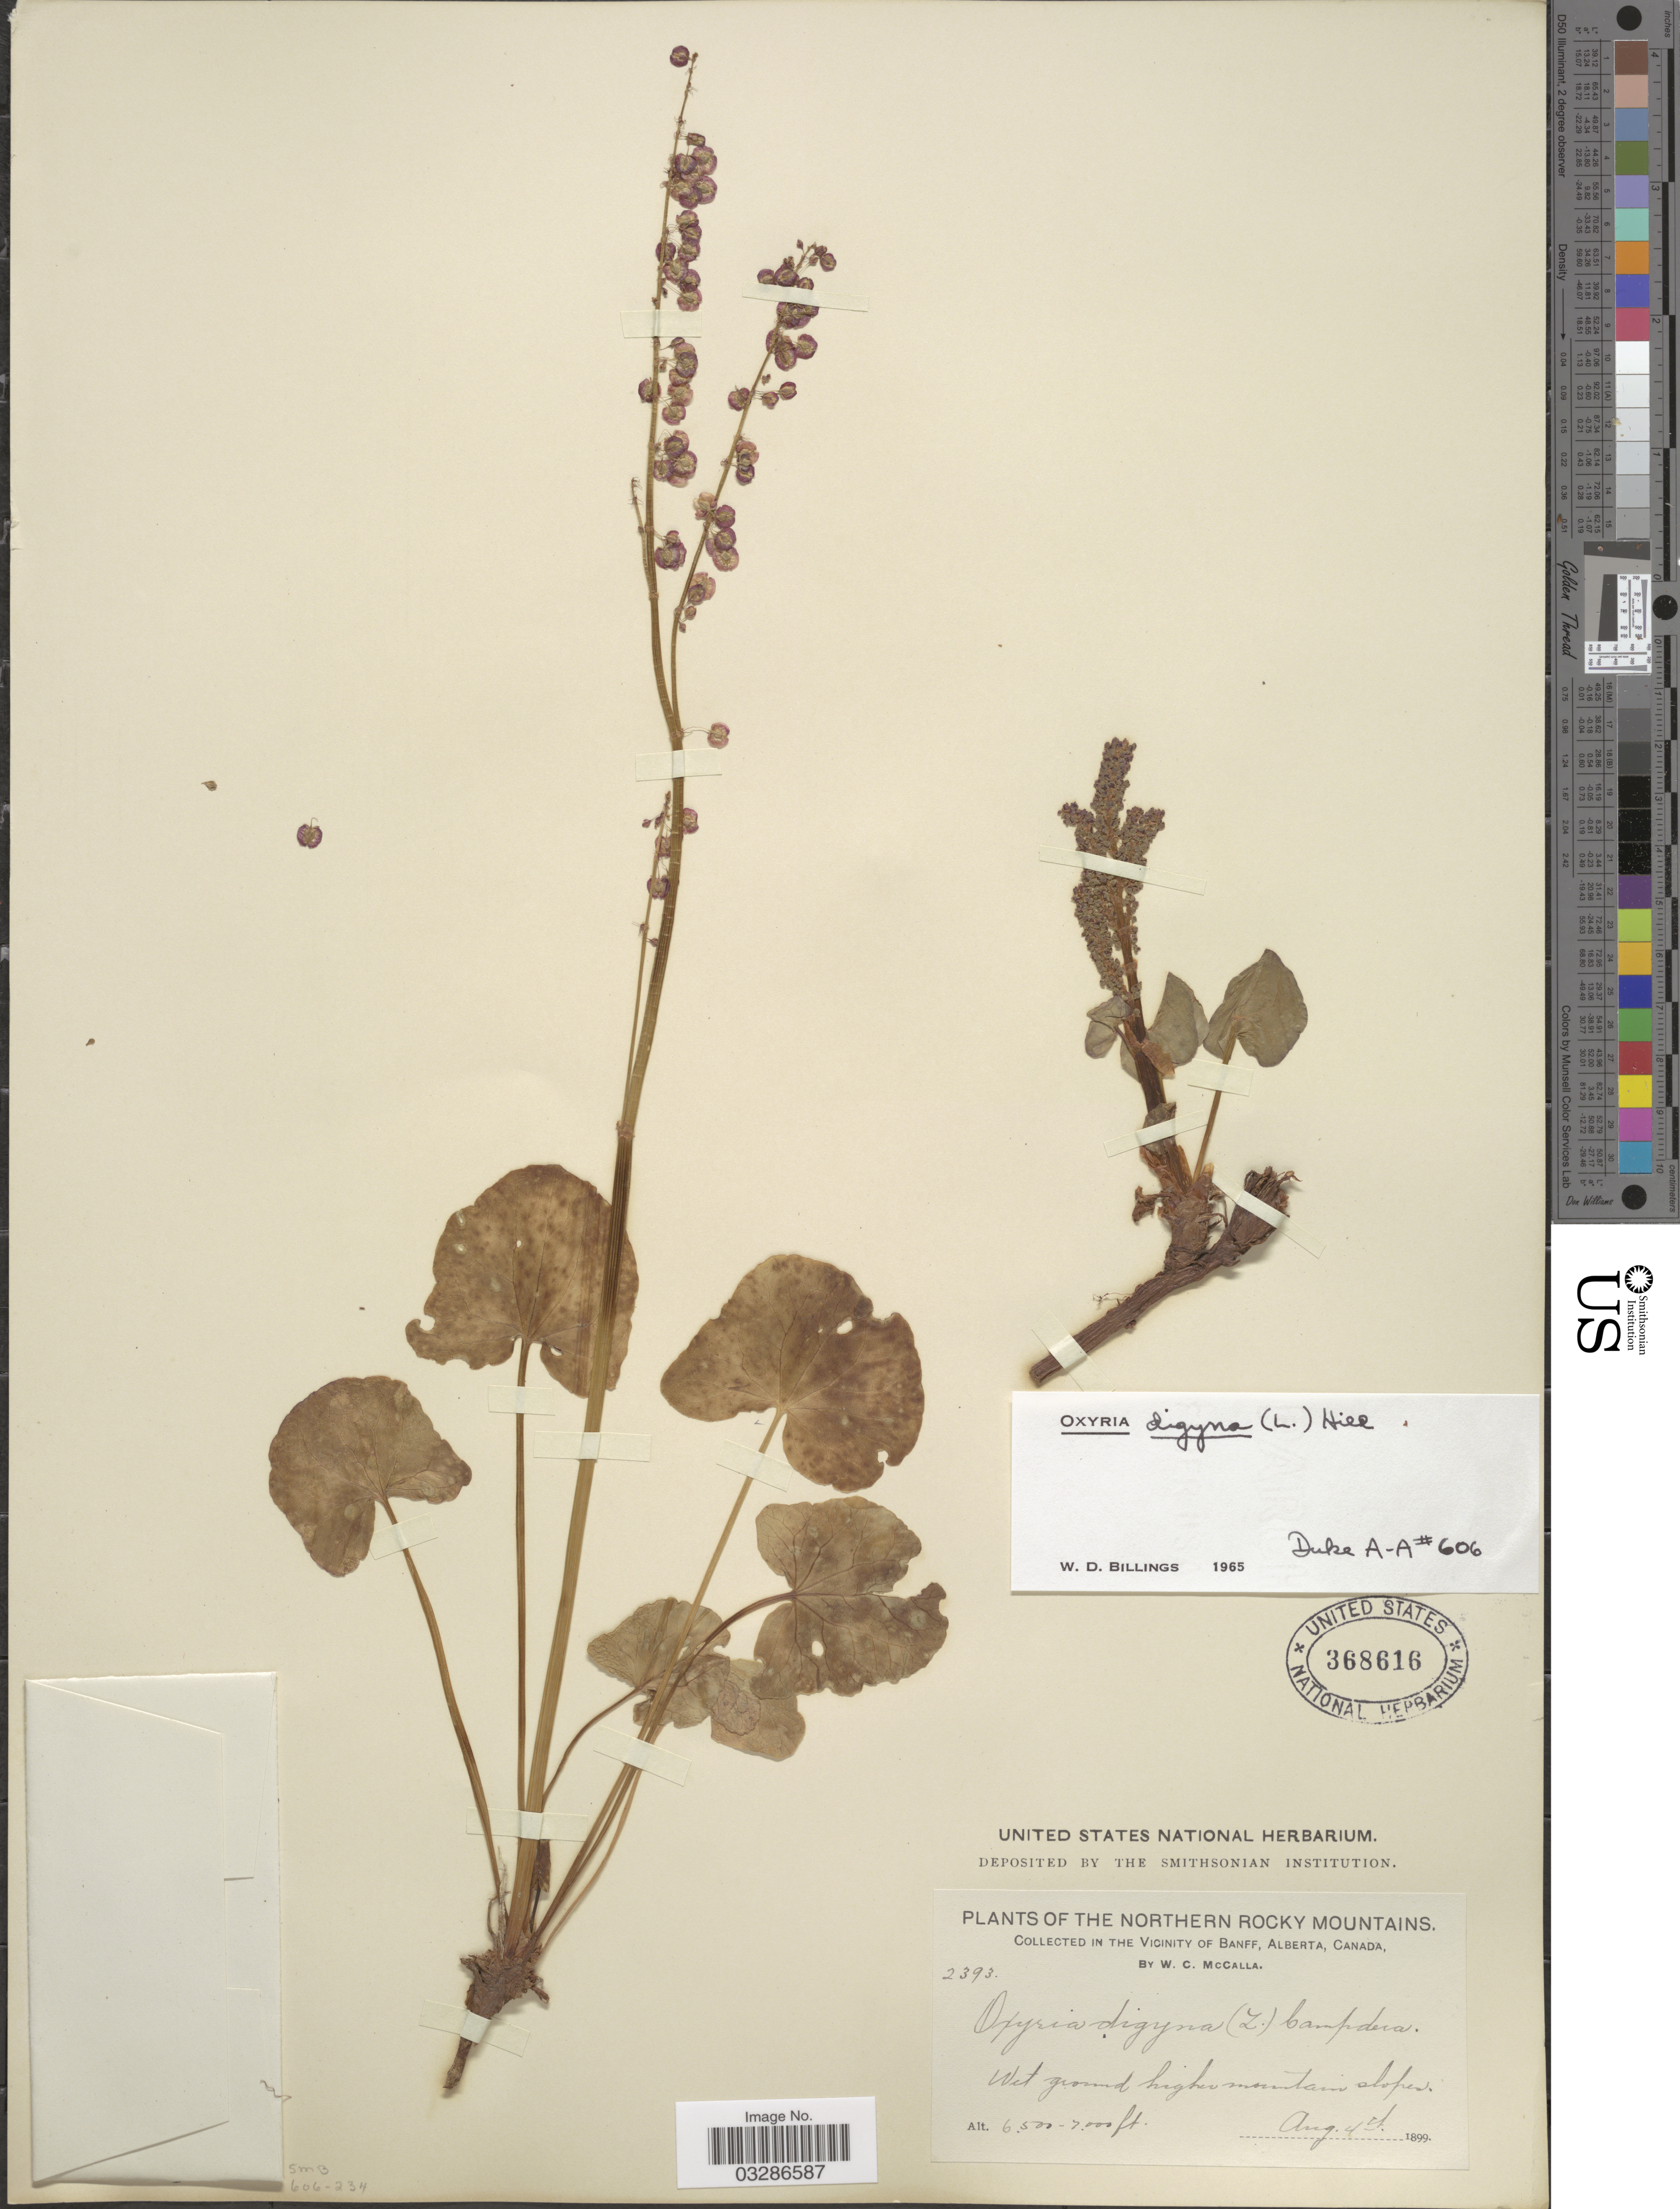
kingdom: Plantae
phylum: Tracheophyta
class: Magnoliopsida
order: Caryophyllales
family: Polygonaceae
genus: Oxyria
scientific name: Oxyria digyna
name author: (L.) Hill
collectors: W. McCalla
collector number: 2393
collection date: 1899-08-04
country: Canada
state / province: Alberta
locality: Northern Rocky Mountains, in the Vicinity of Banff.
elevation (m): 1981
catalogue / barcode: US 368616